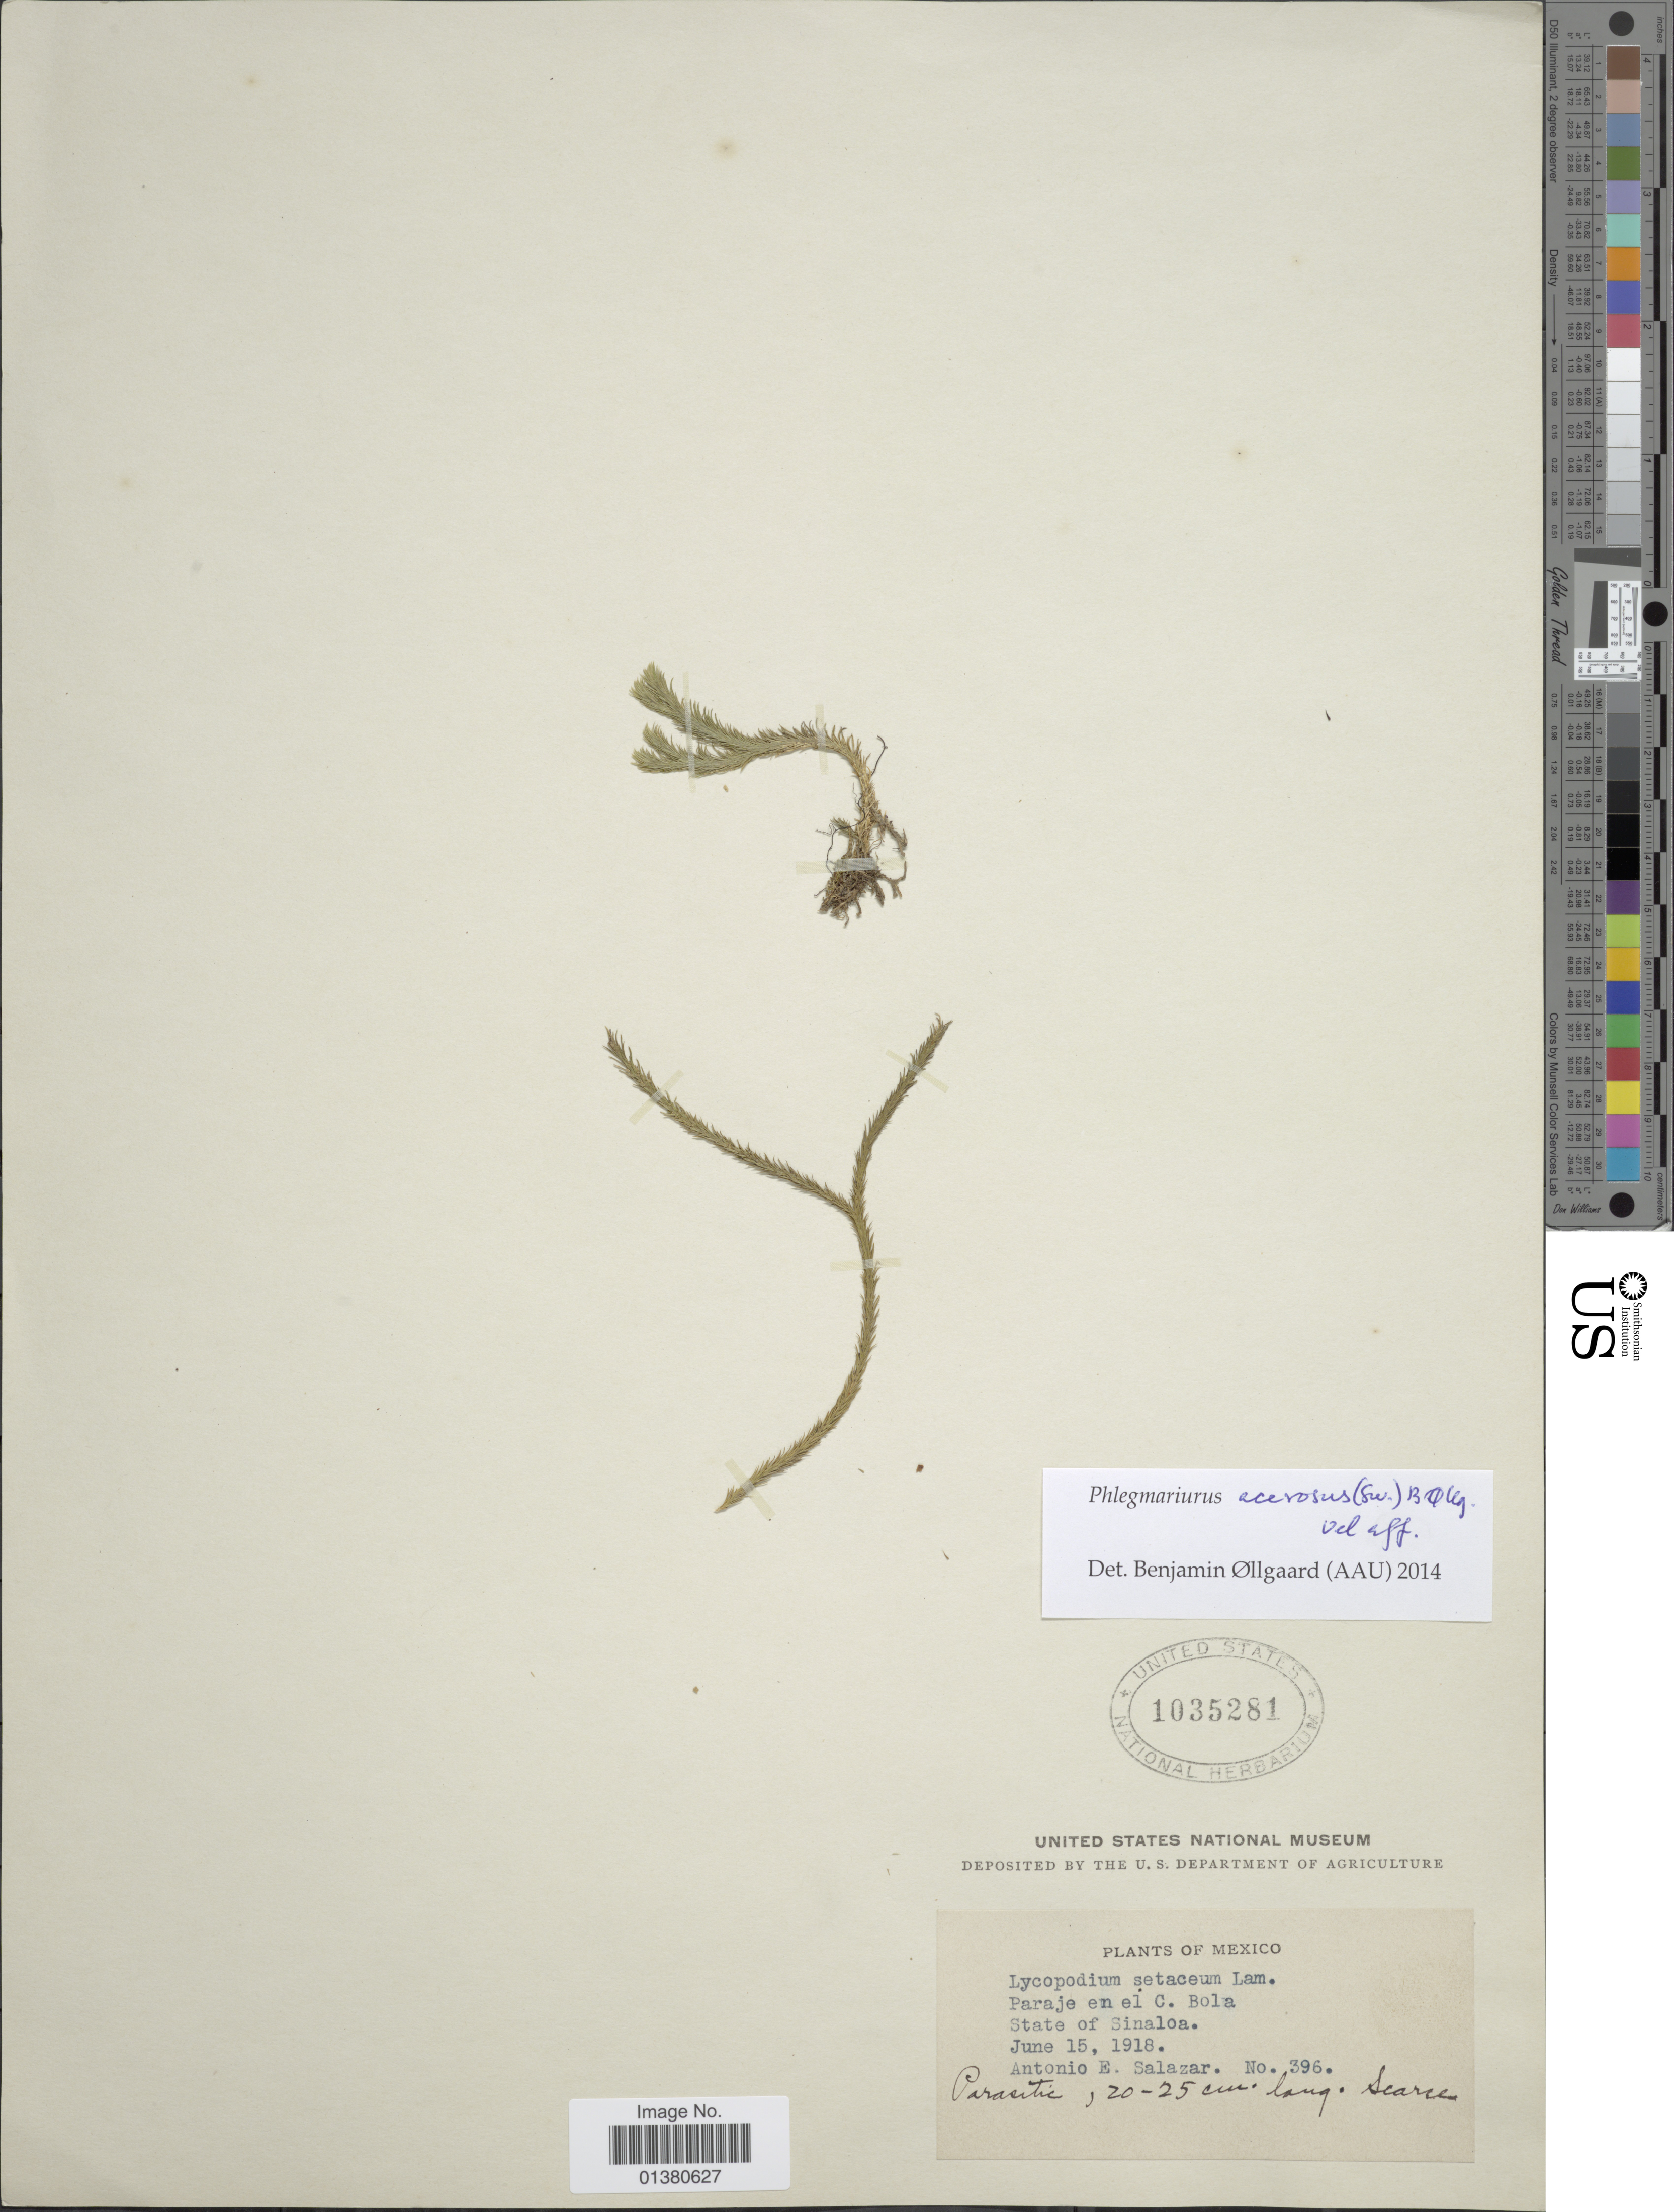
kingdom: Plantae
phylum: Tracheophyta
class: Lycopodiopsida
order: Lycopodiales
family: Lycopodiaceae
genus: Phlegmariurus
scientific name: Phlegmariurus acerosus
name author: (Sw.) B. Øllg.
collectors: A. E. Salazar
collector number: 396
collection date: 1918-06-15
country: Mexico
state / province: Sinaloa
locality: Paraje en el C. Bola State of Sinaloa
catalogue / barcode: US 1035281